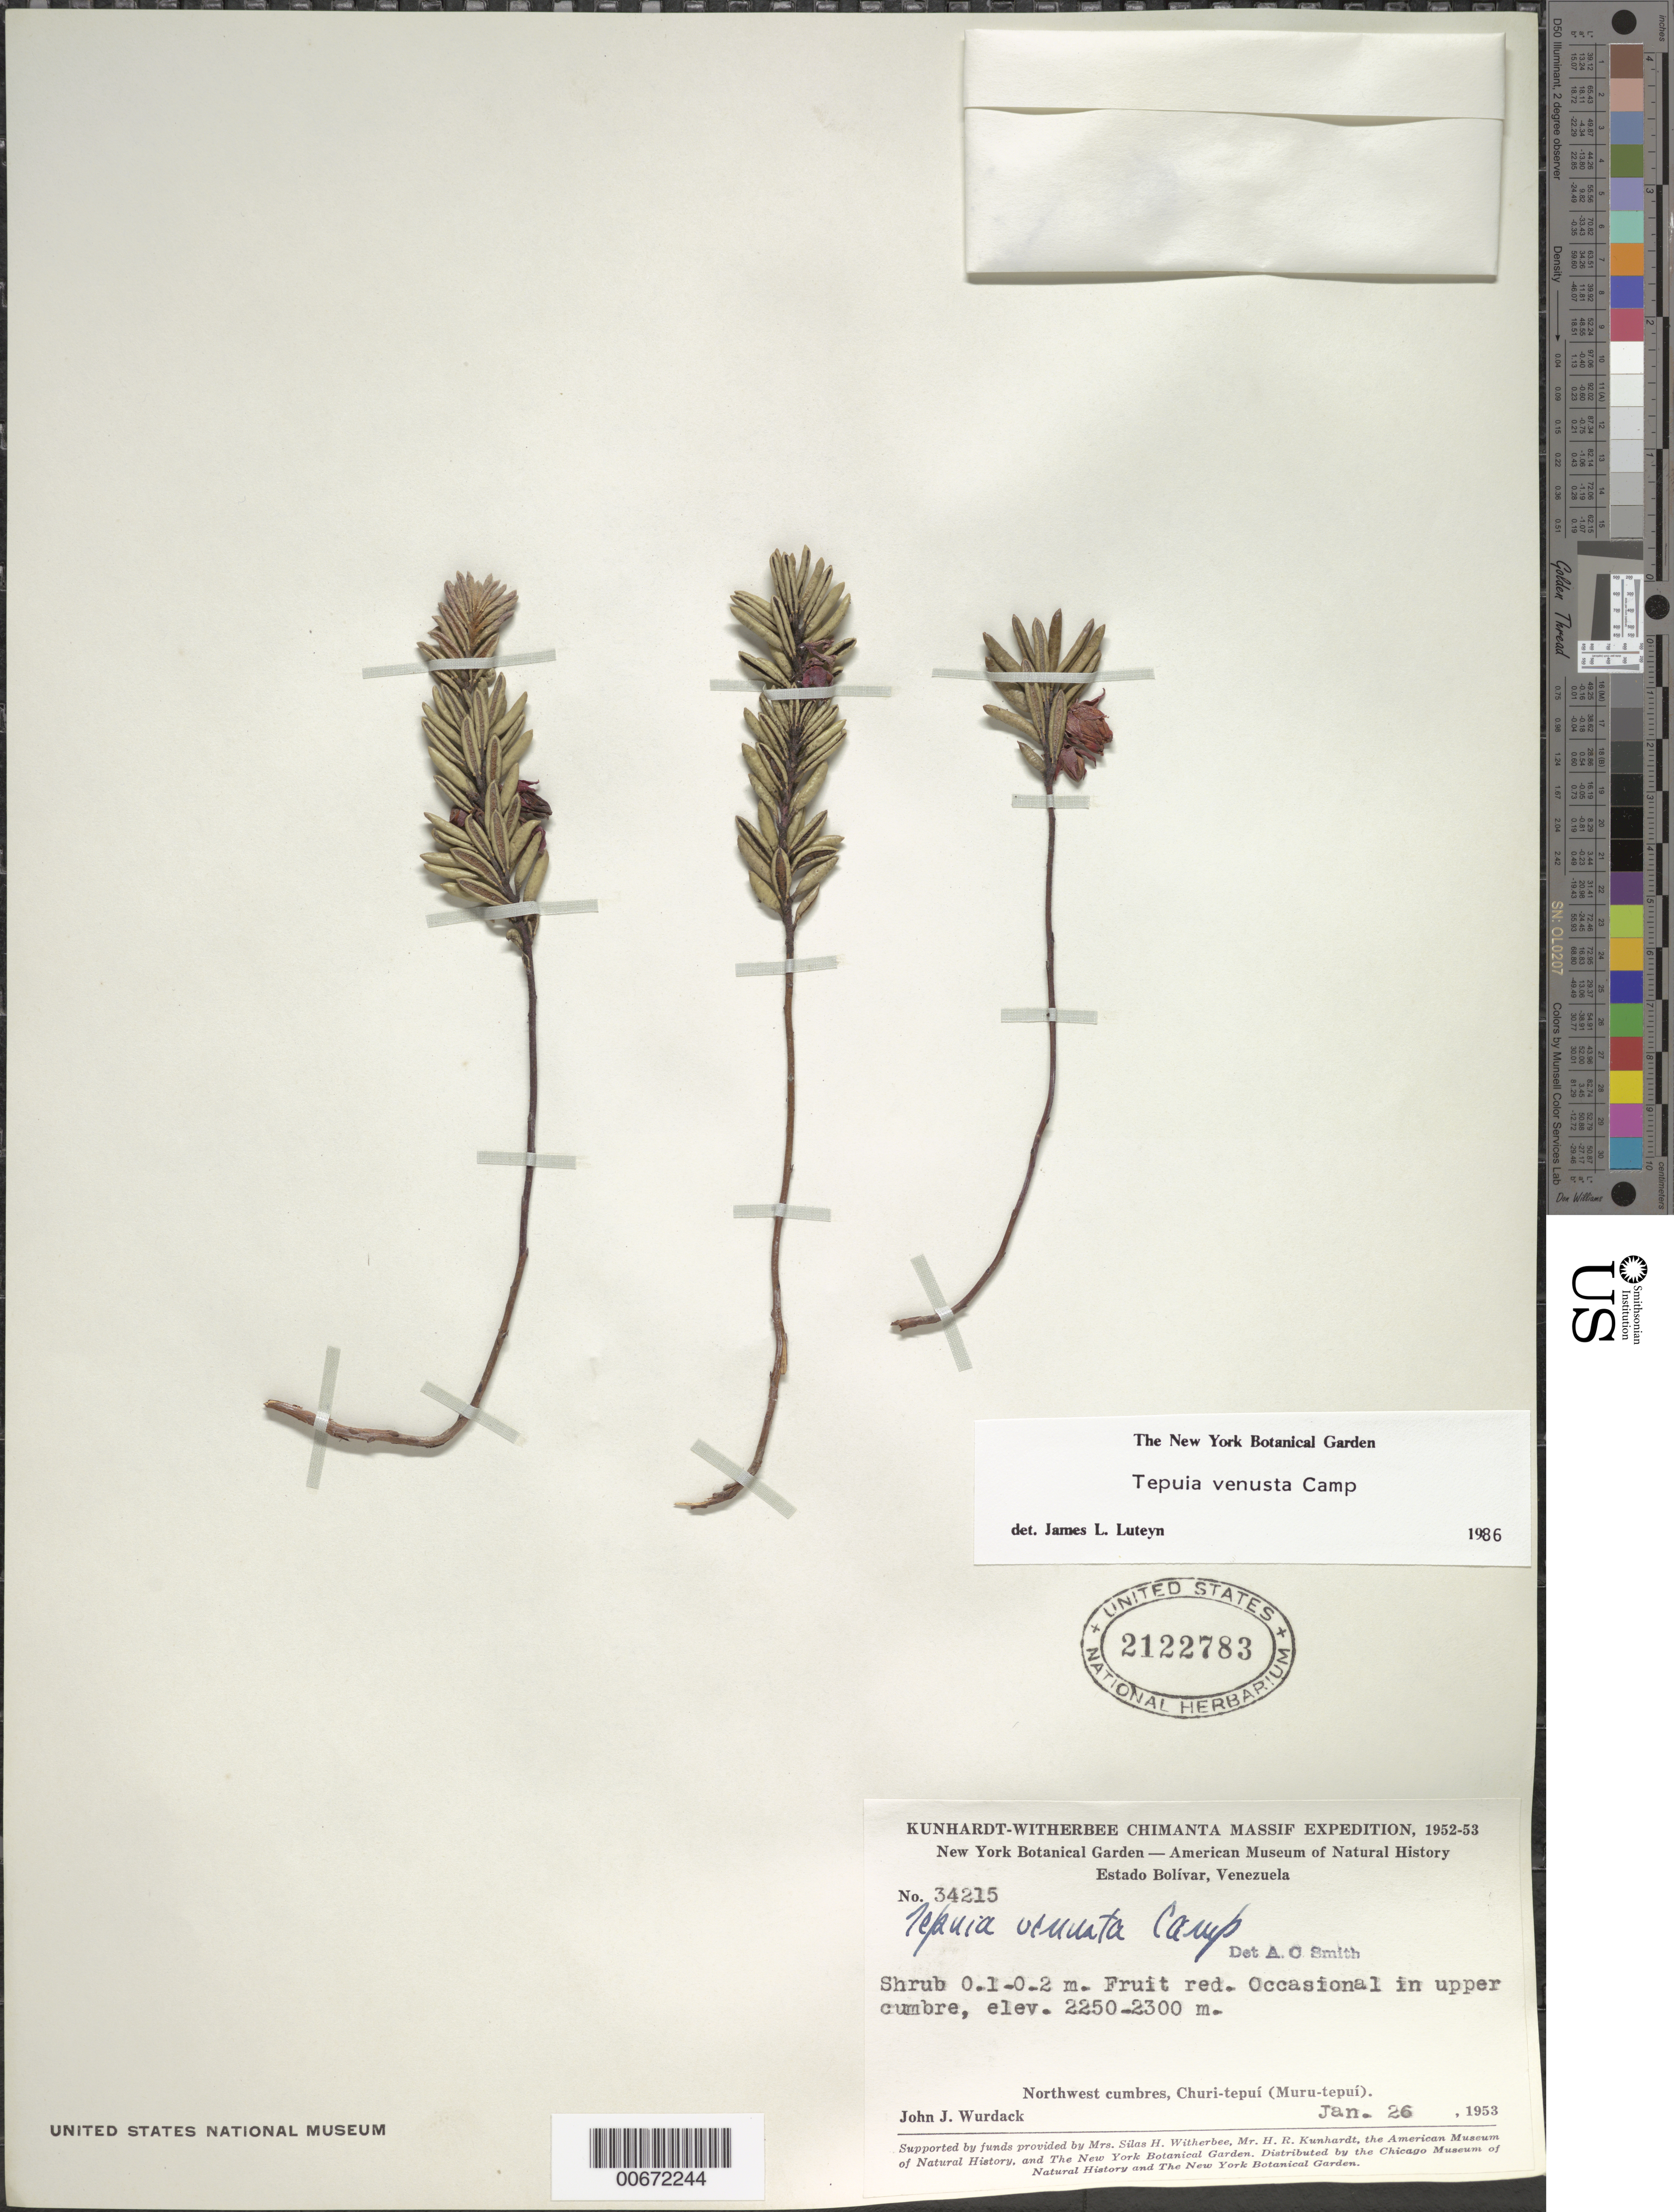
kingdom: Plantae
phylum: Tracheophyta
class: Magnoliopsida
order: Ericales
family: Ericaceae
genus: Tepuia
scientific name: Tepuia venusta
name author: Camp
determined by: Luteyn, J. L.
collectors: J. J. Wurdack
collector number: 34215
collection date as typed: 26-Jan-53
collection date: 1953-01-26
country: Venezuela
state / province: Bolívar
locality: Churi-tepuí (Muru-tepuí)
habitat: Upper cumbre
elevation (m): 2250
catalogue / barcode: US 2122783